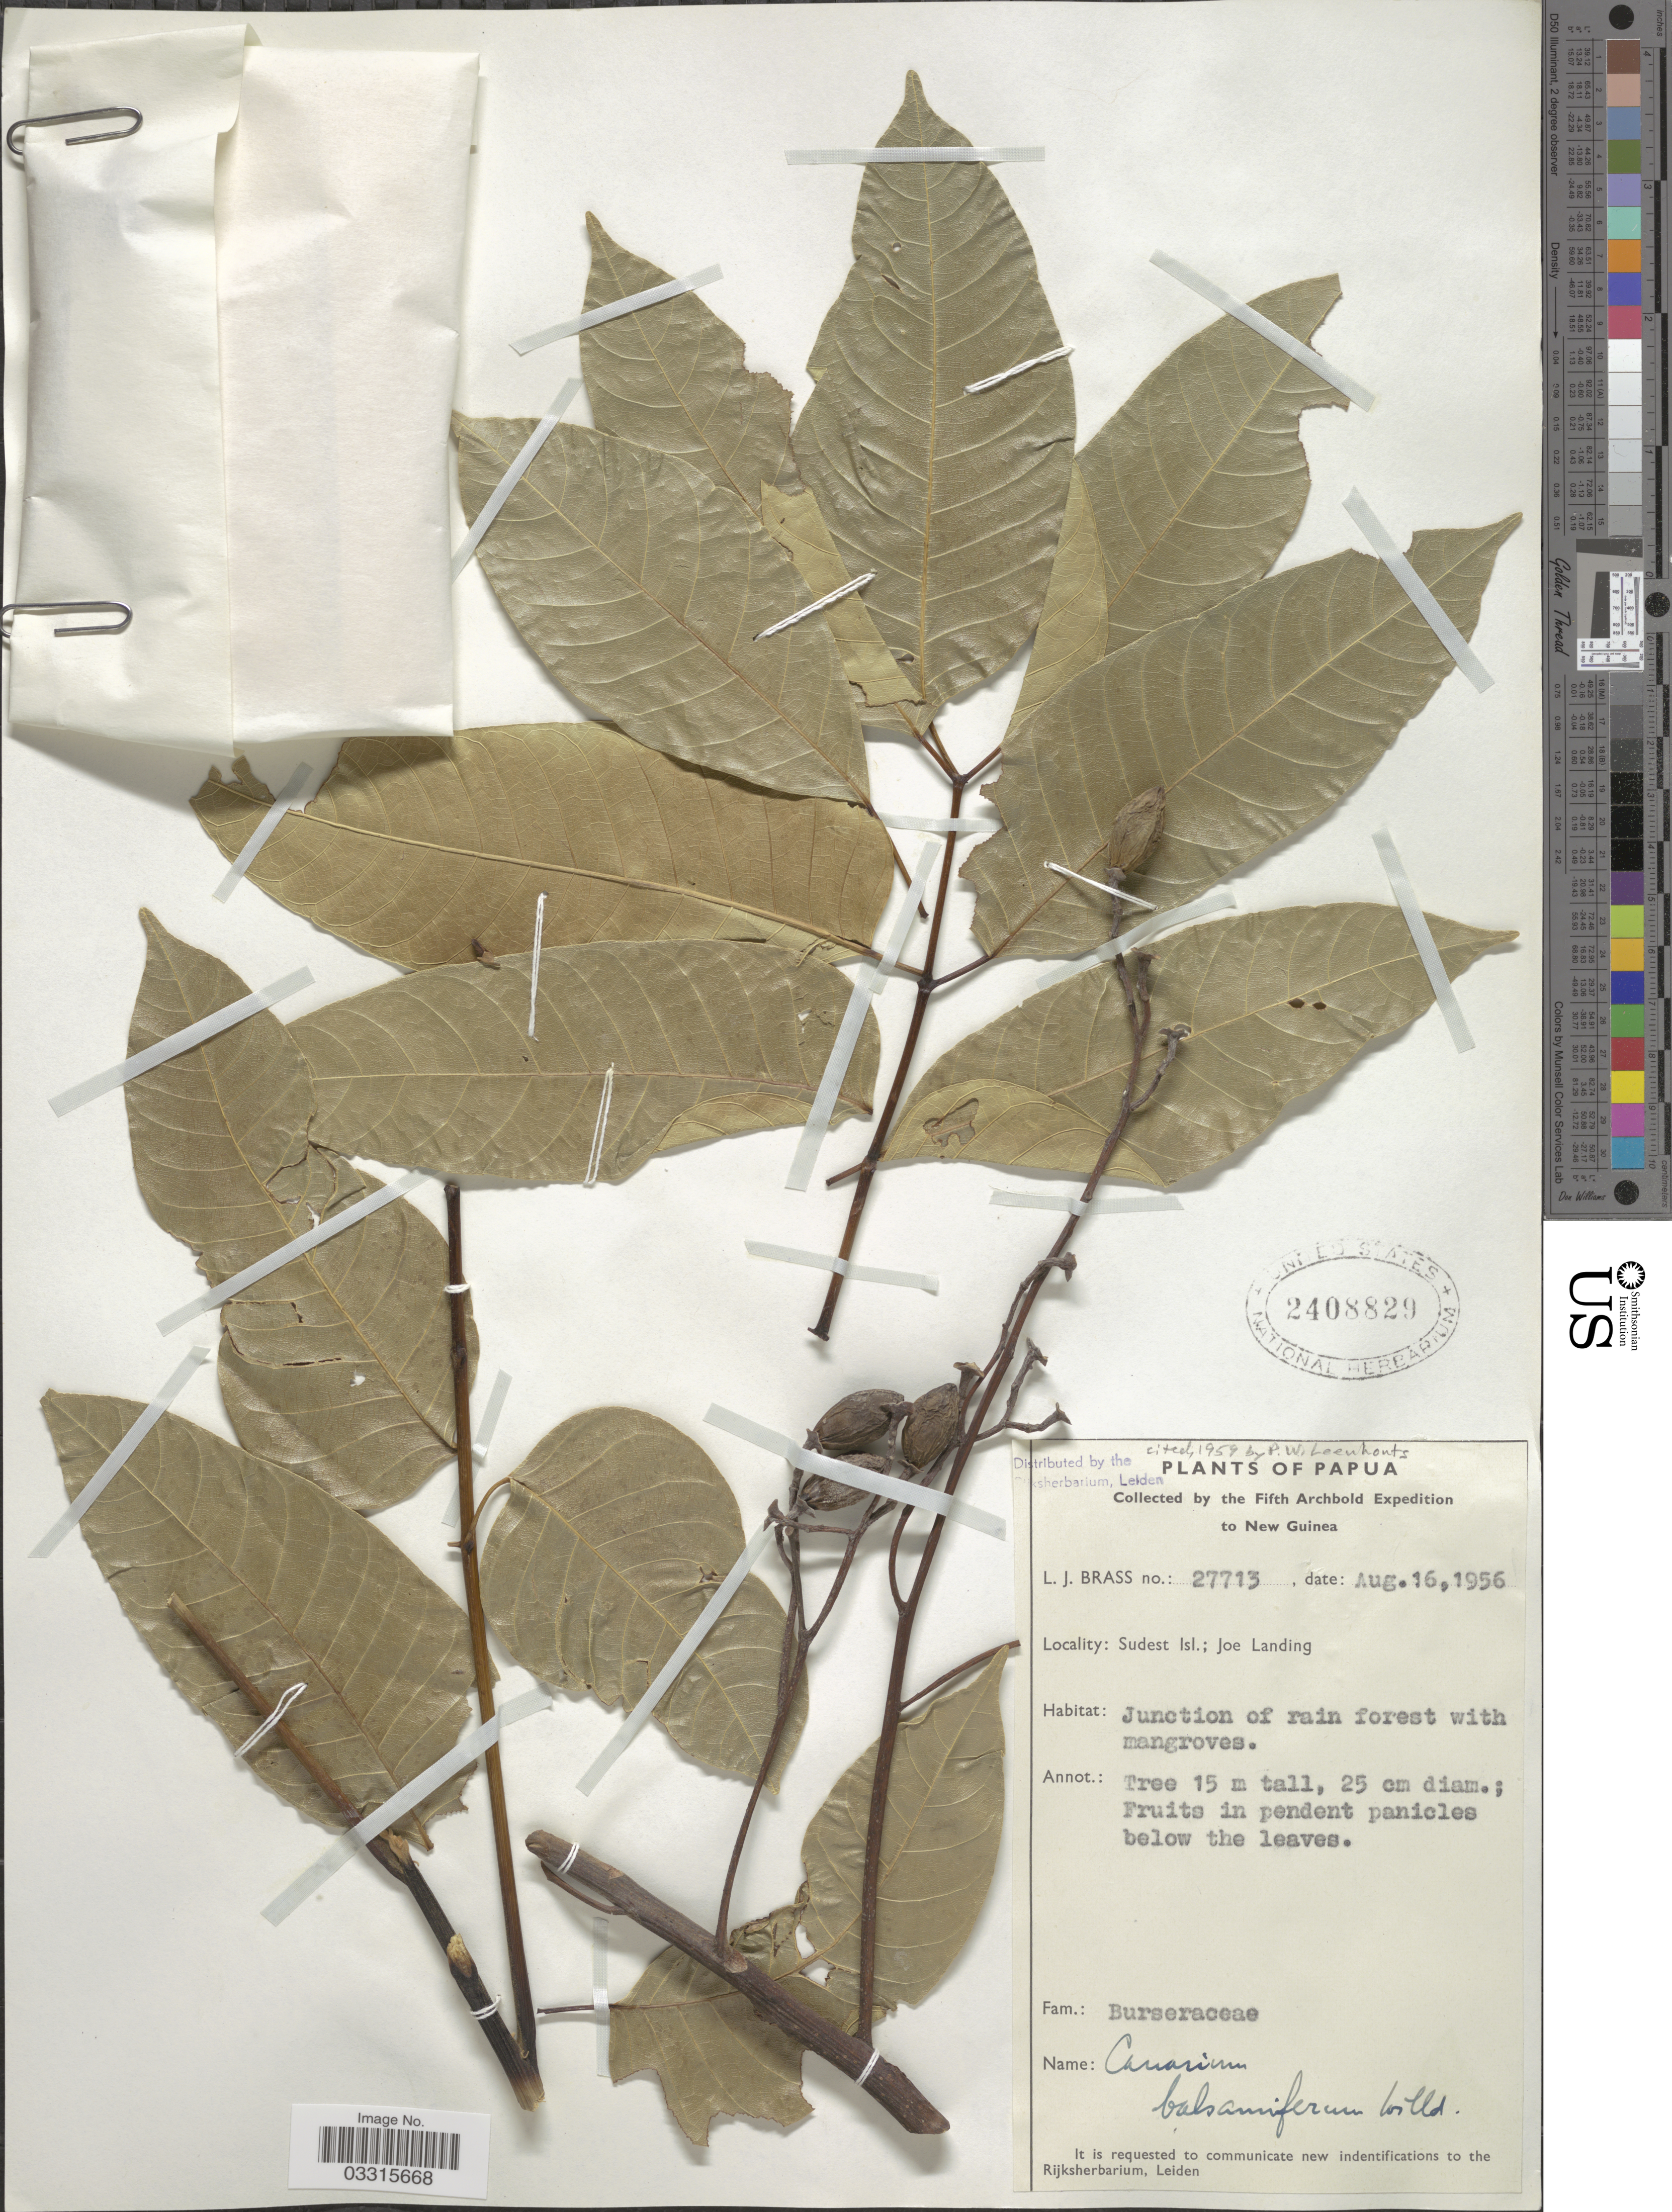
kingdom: Plantae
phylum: Tracheophyta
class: Magnoliopsida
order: Sapindales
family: Burseraceae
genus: Canarium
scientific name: Canarium balsamiferum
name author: Willd.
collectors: L. J. Brass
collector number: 27713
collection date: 1956-08-16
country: Papua New Guinea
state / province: Milne Bay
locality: Papua. New Guinea. Sudest Isl.; Joe Landing.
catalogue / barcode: US 2408829